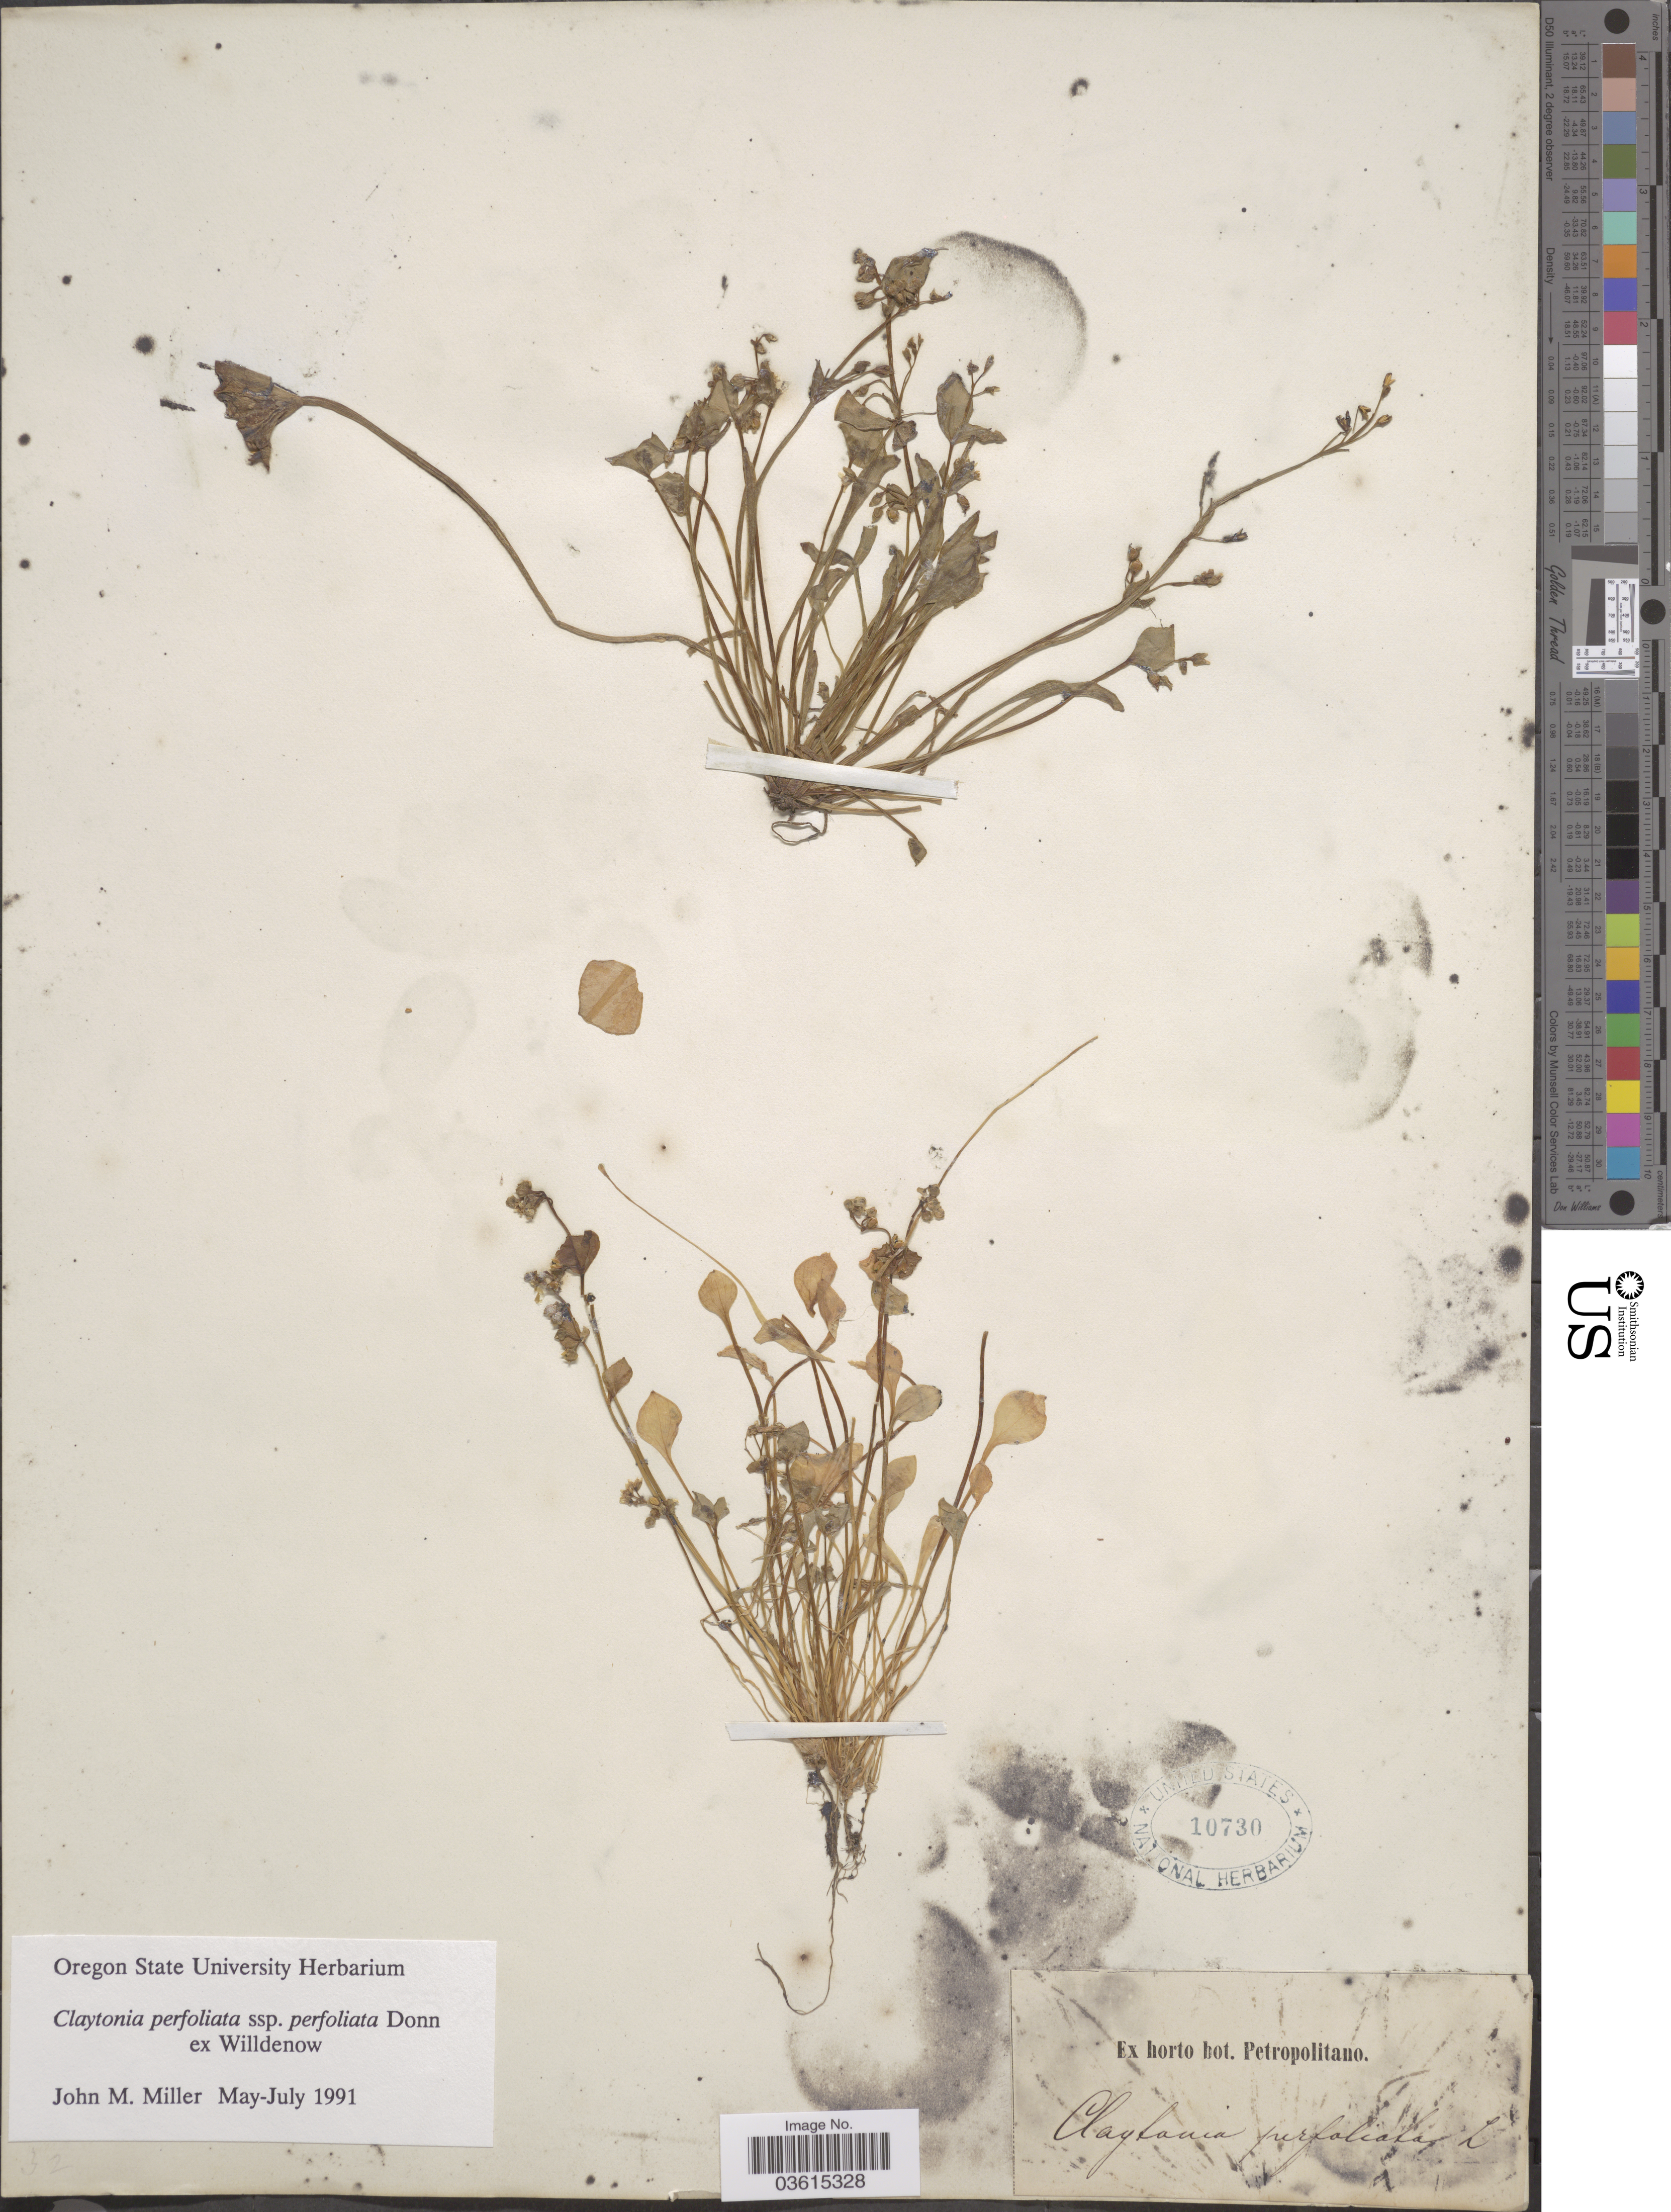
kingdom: Plantae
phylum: Tracheophyta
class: Magnoliopsida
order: Caryophyllales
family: Montiaceae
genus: Claytonia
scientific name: Claytonia perfoliata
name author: Donn ex Willd.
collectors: ex Horto Bot. Petropolitano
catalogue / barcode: US 10730